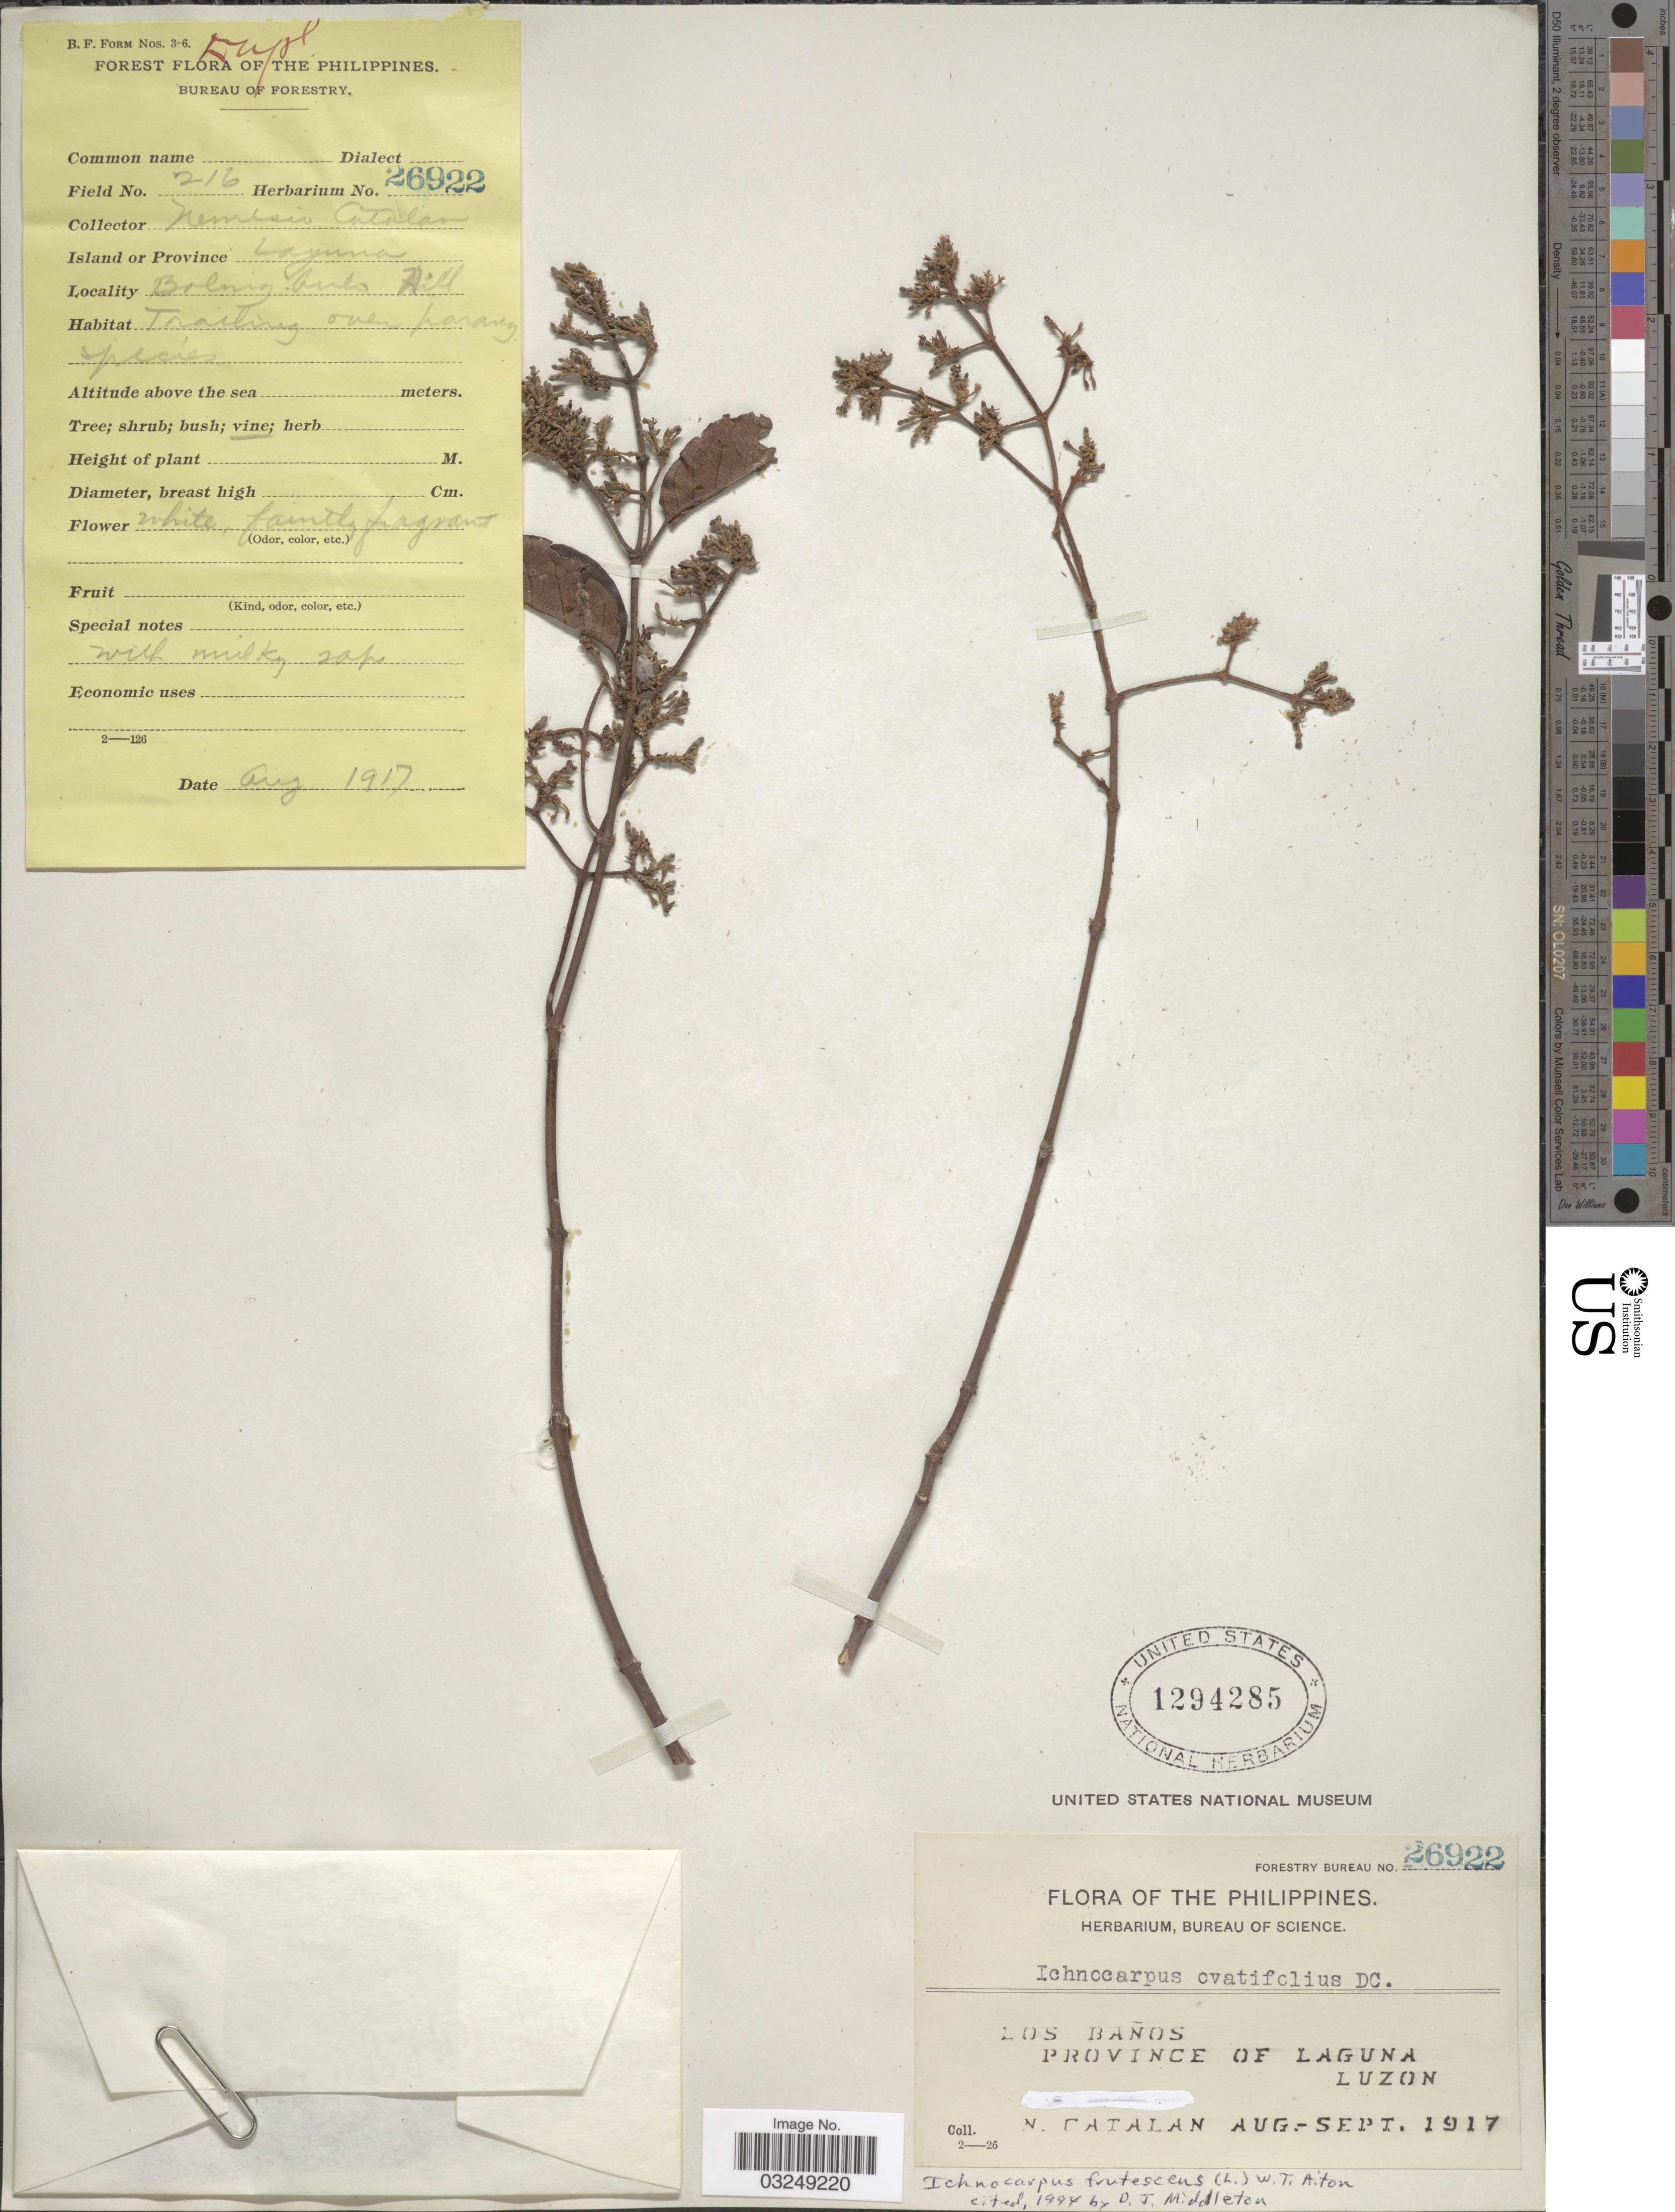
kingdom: Plantae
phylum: Tracheophyta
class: Magnoliopsida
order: Gentianales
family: Apocynaceae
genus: Ichnocarpus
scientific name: Ichnocarpus frutescens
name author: (L.) W.T. Aiton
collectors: N. Catalan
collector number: Forestry Bureau 26922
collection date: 1917-08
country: Philippines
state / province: Calabarzon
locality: Los Baños. Province of Laguna. Luzon.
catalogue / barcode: US 1294285